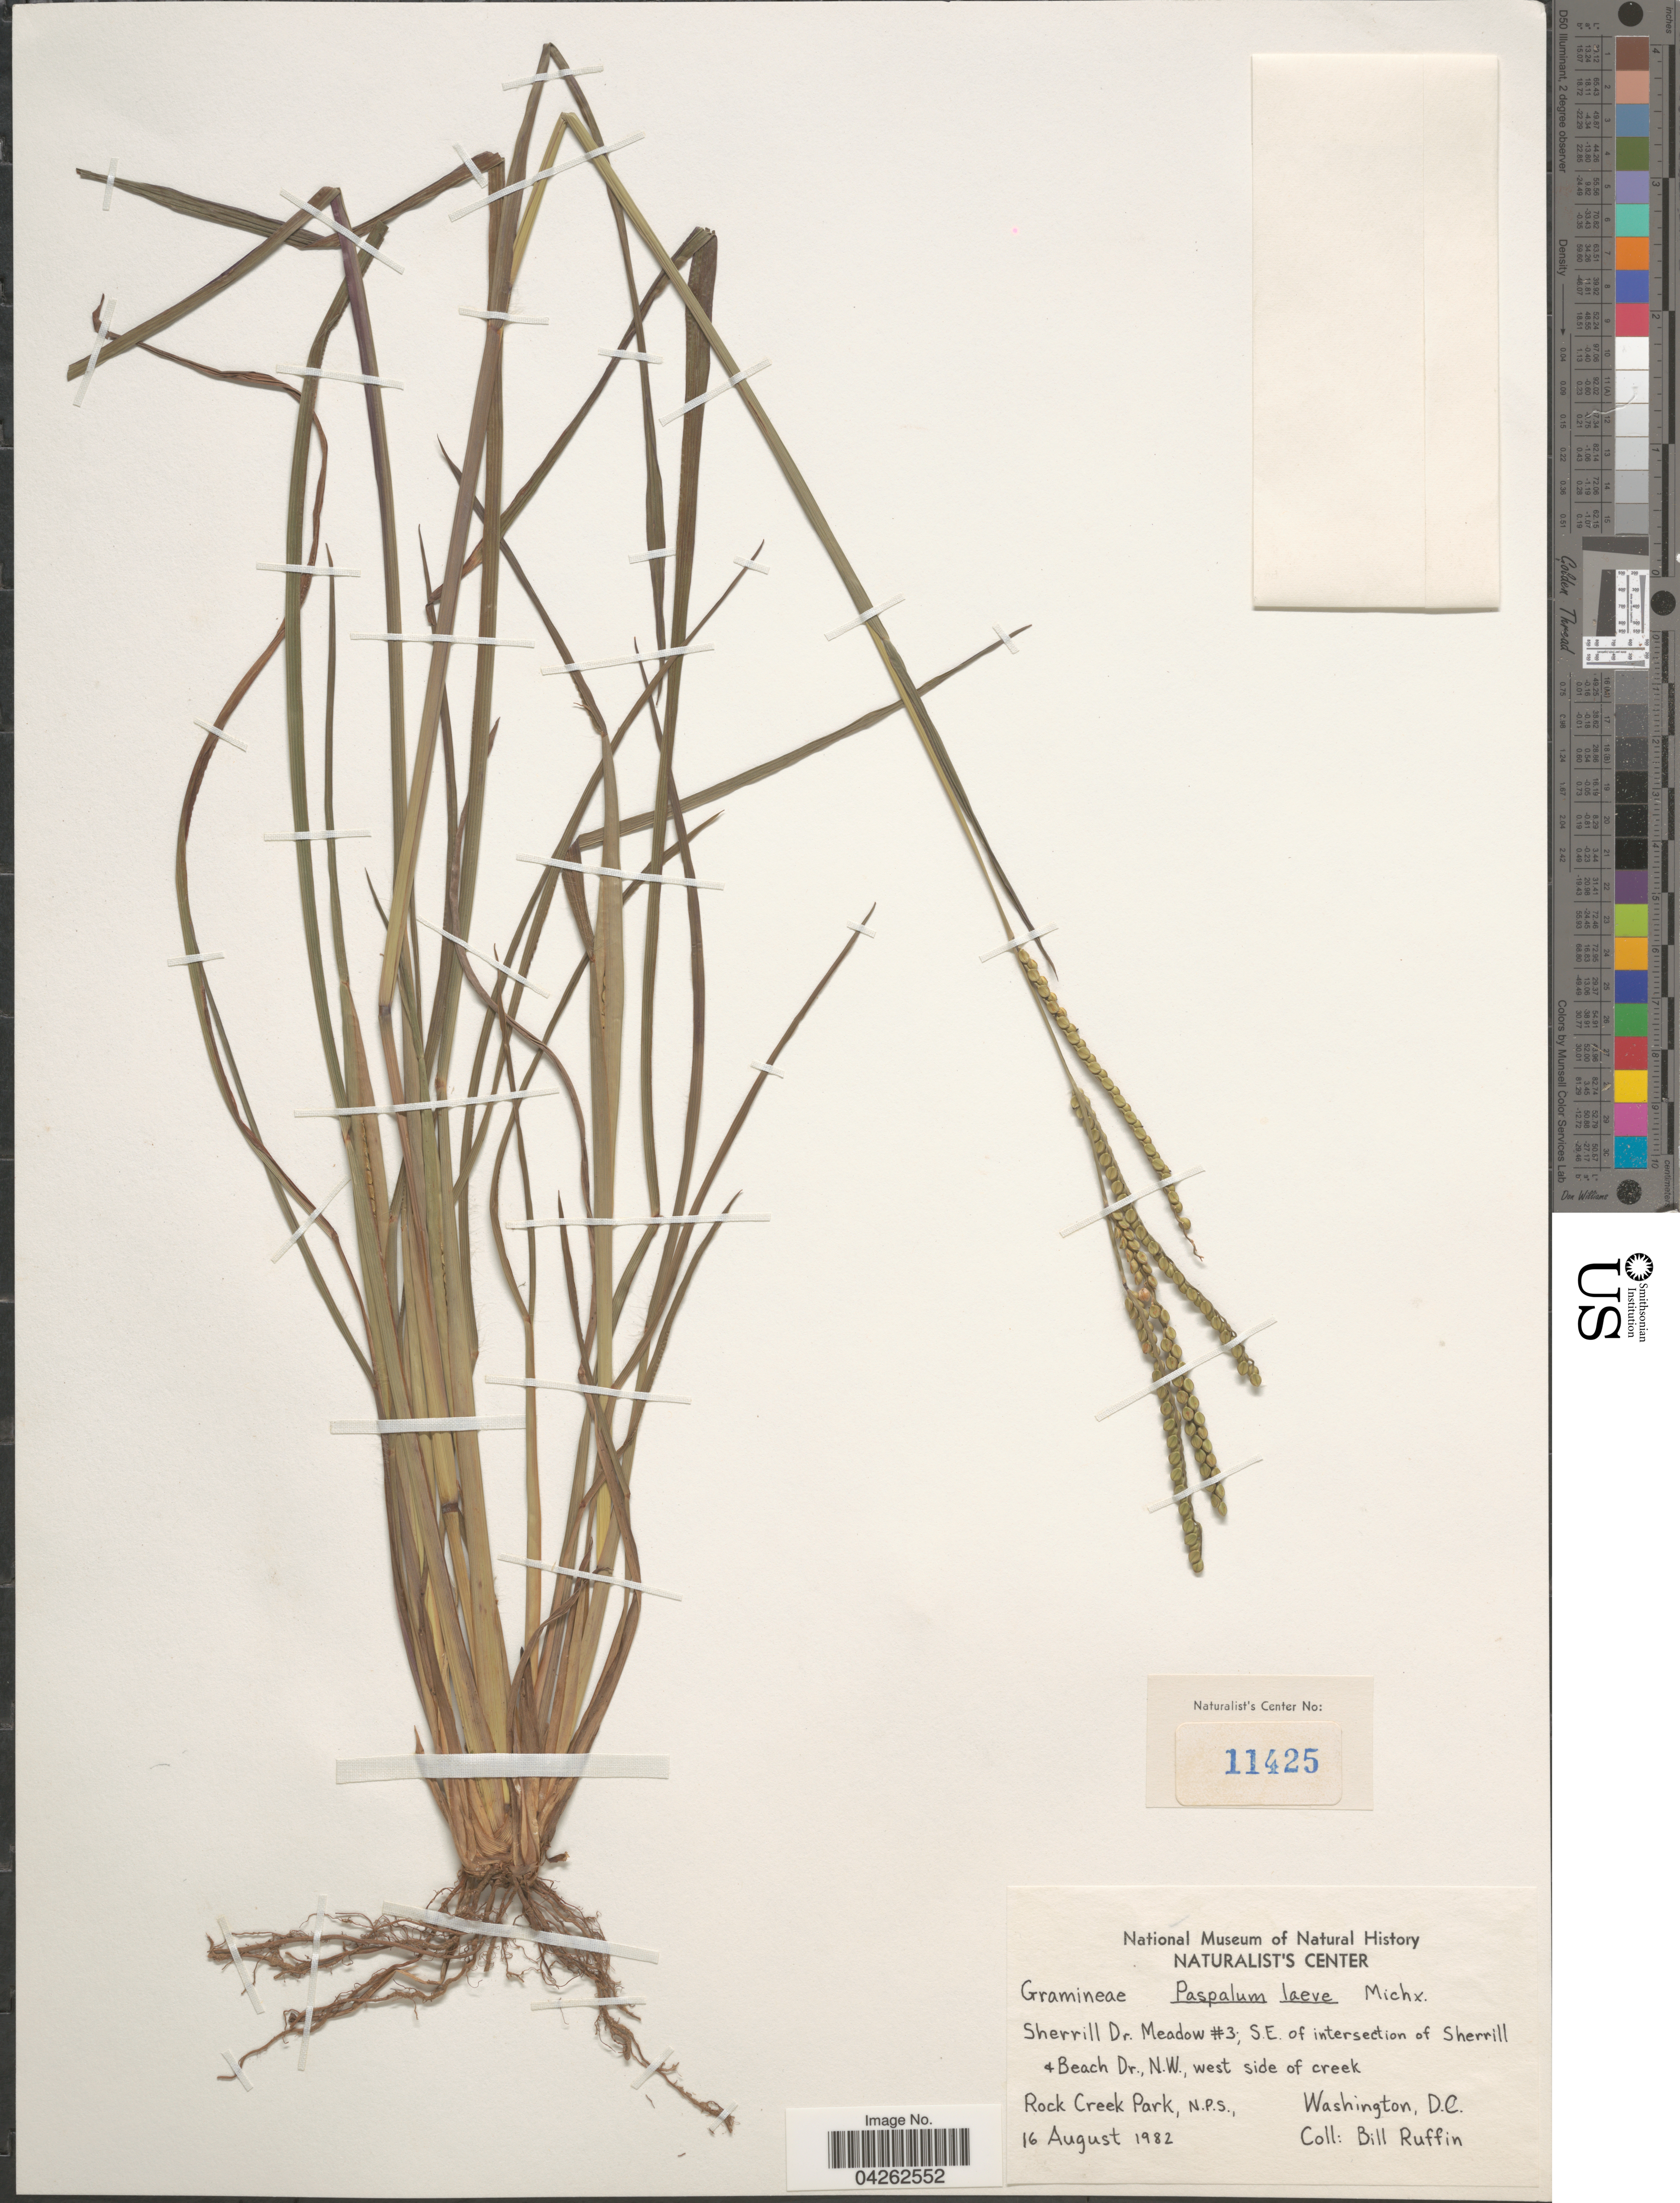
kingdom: Plantae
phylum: Tracheophyta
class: Liliopsida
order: Poales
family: Poaceae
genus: Paspalum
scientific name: Paspalum laeve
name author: Michx.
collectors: B. Ruffin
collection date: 1982-08-16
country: United States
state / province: District of Columbia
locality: Sherrill Dr. Meadow #3; S. E. of intersection of Sherrill & Beach Dr., N. W., west side of creek. Rock Creek Park, N. P. S., Washington, D. C.